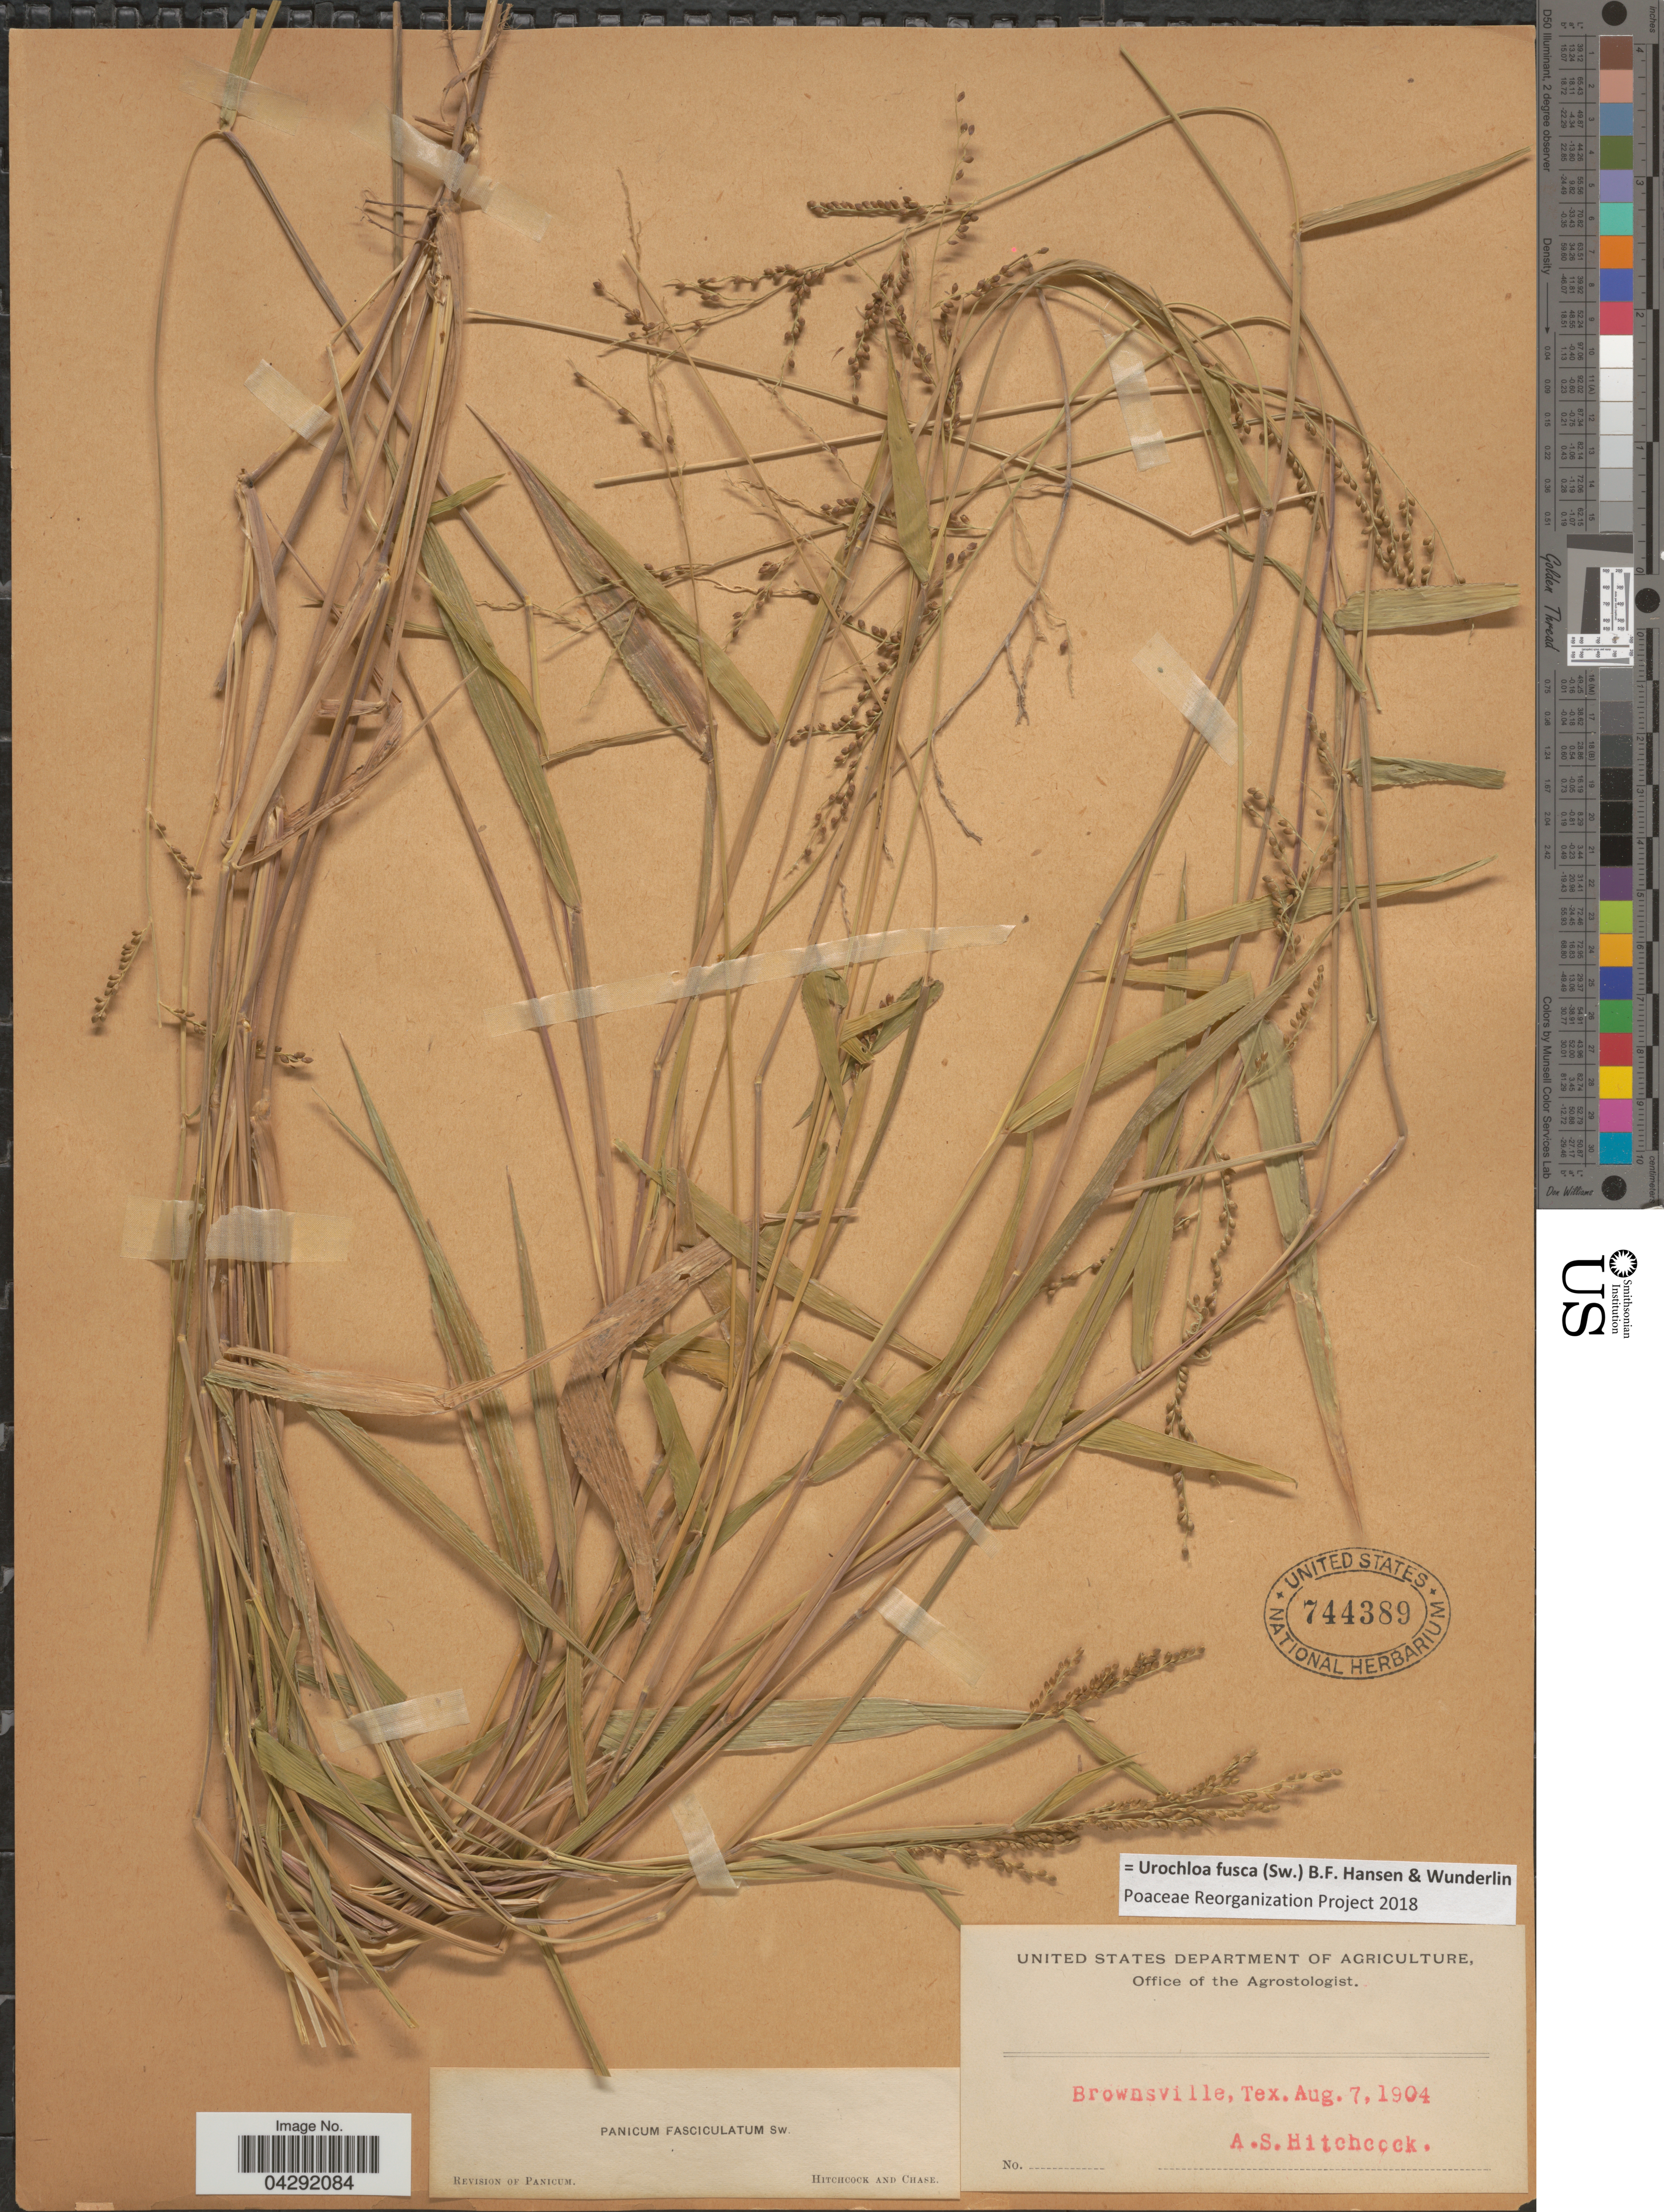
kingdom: Plantae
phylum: Tracheophyta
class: Liliopsida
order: Poales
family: Poaceae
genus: Urochloa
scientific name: Urochloa fusca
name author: (Sw.) B.F. Hansen & Wunderlin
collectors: A. S. Hitchcock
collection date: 1904-08-07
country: United States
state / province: Texas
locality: Brownsville.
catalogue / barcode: US 744389